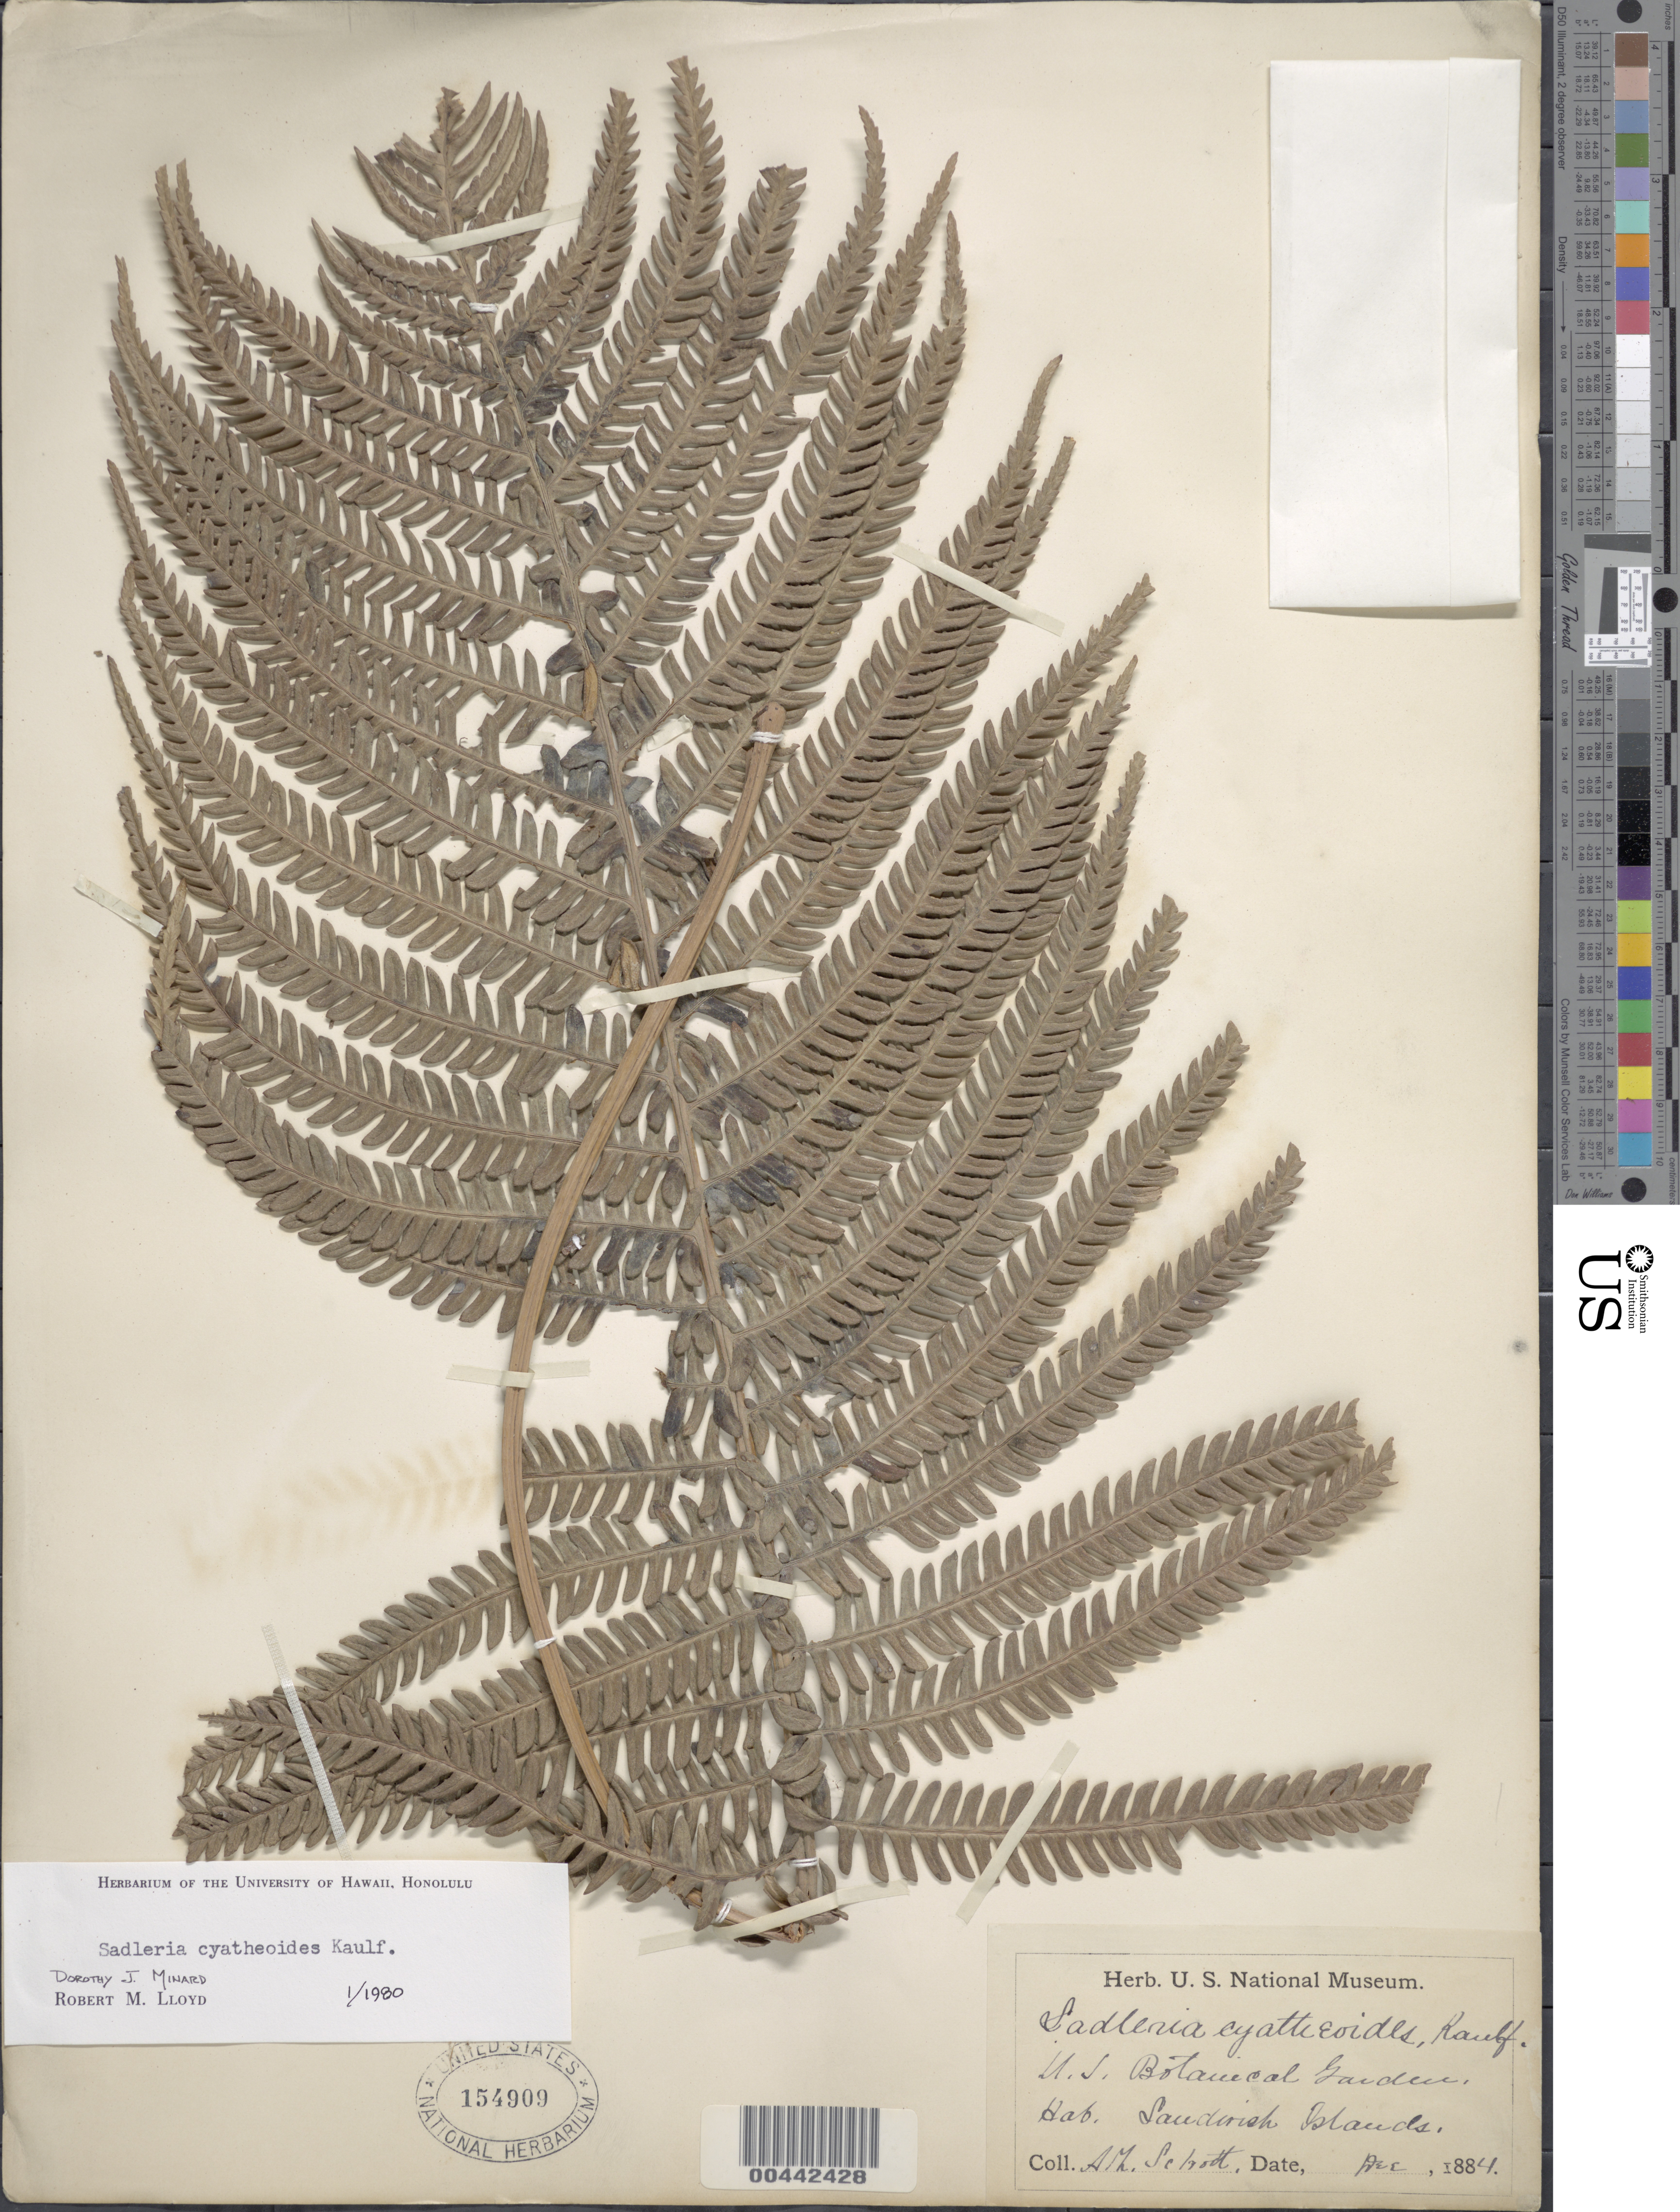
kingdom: Plantae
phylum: Tracheophyta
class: Polypodiopsida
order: Polypodiales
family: Blechnaceae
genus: Sadleria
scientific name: Sadleria cyatheoides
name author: Kaulf.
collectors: A. Schodt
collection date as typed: Dec 1884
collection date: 1884-12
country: United States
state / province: Hawaii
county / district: Honolulu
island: Oahu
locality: Sandwich Islands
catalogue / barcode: US 154909